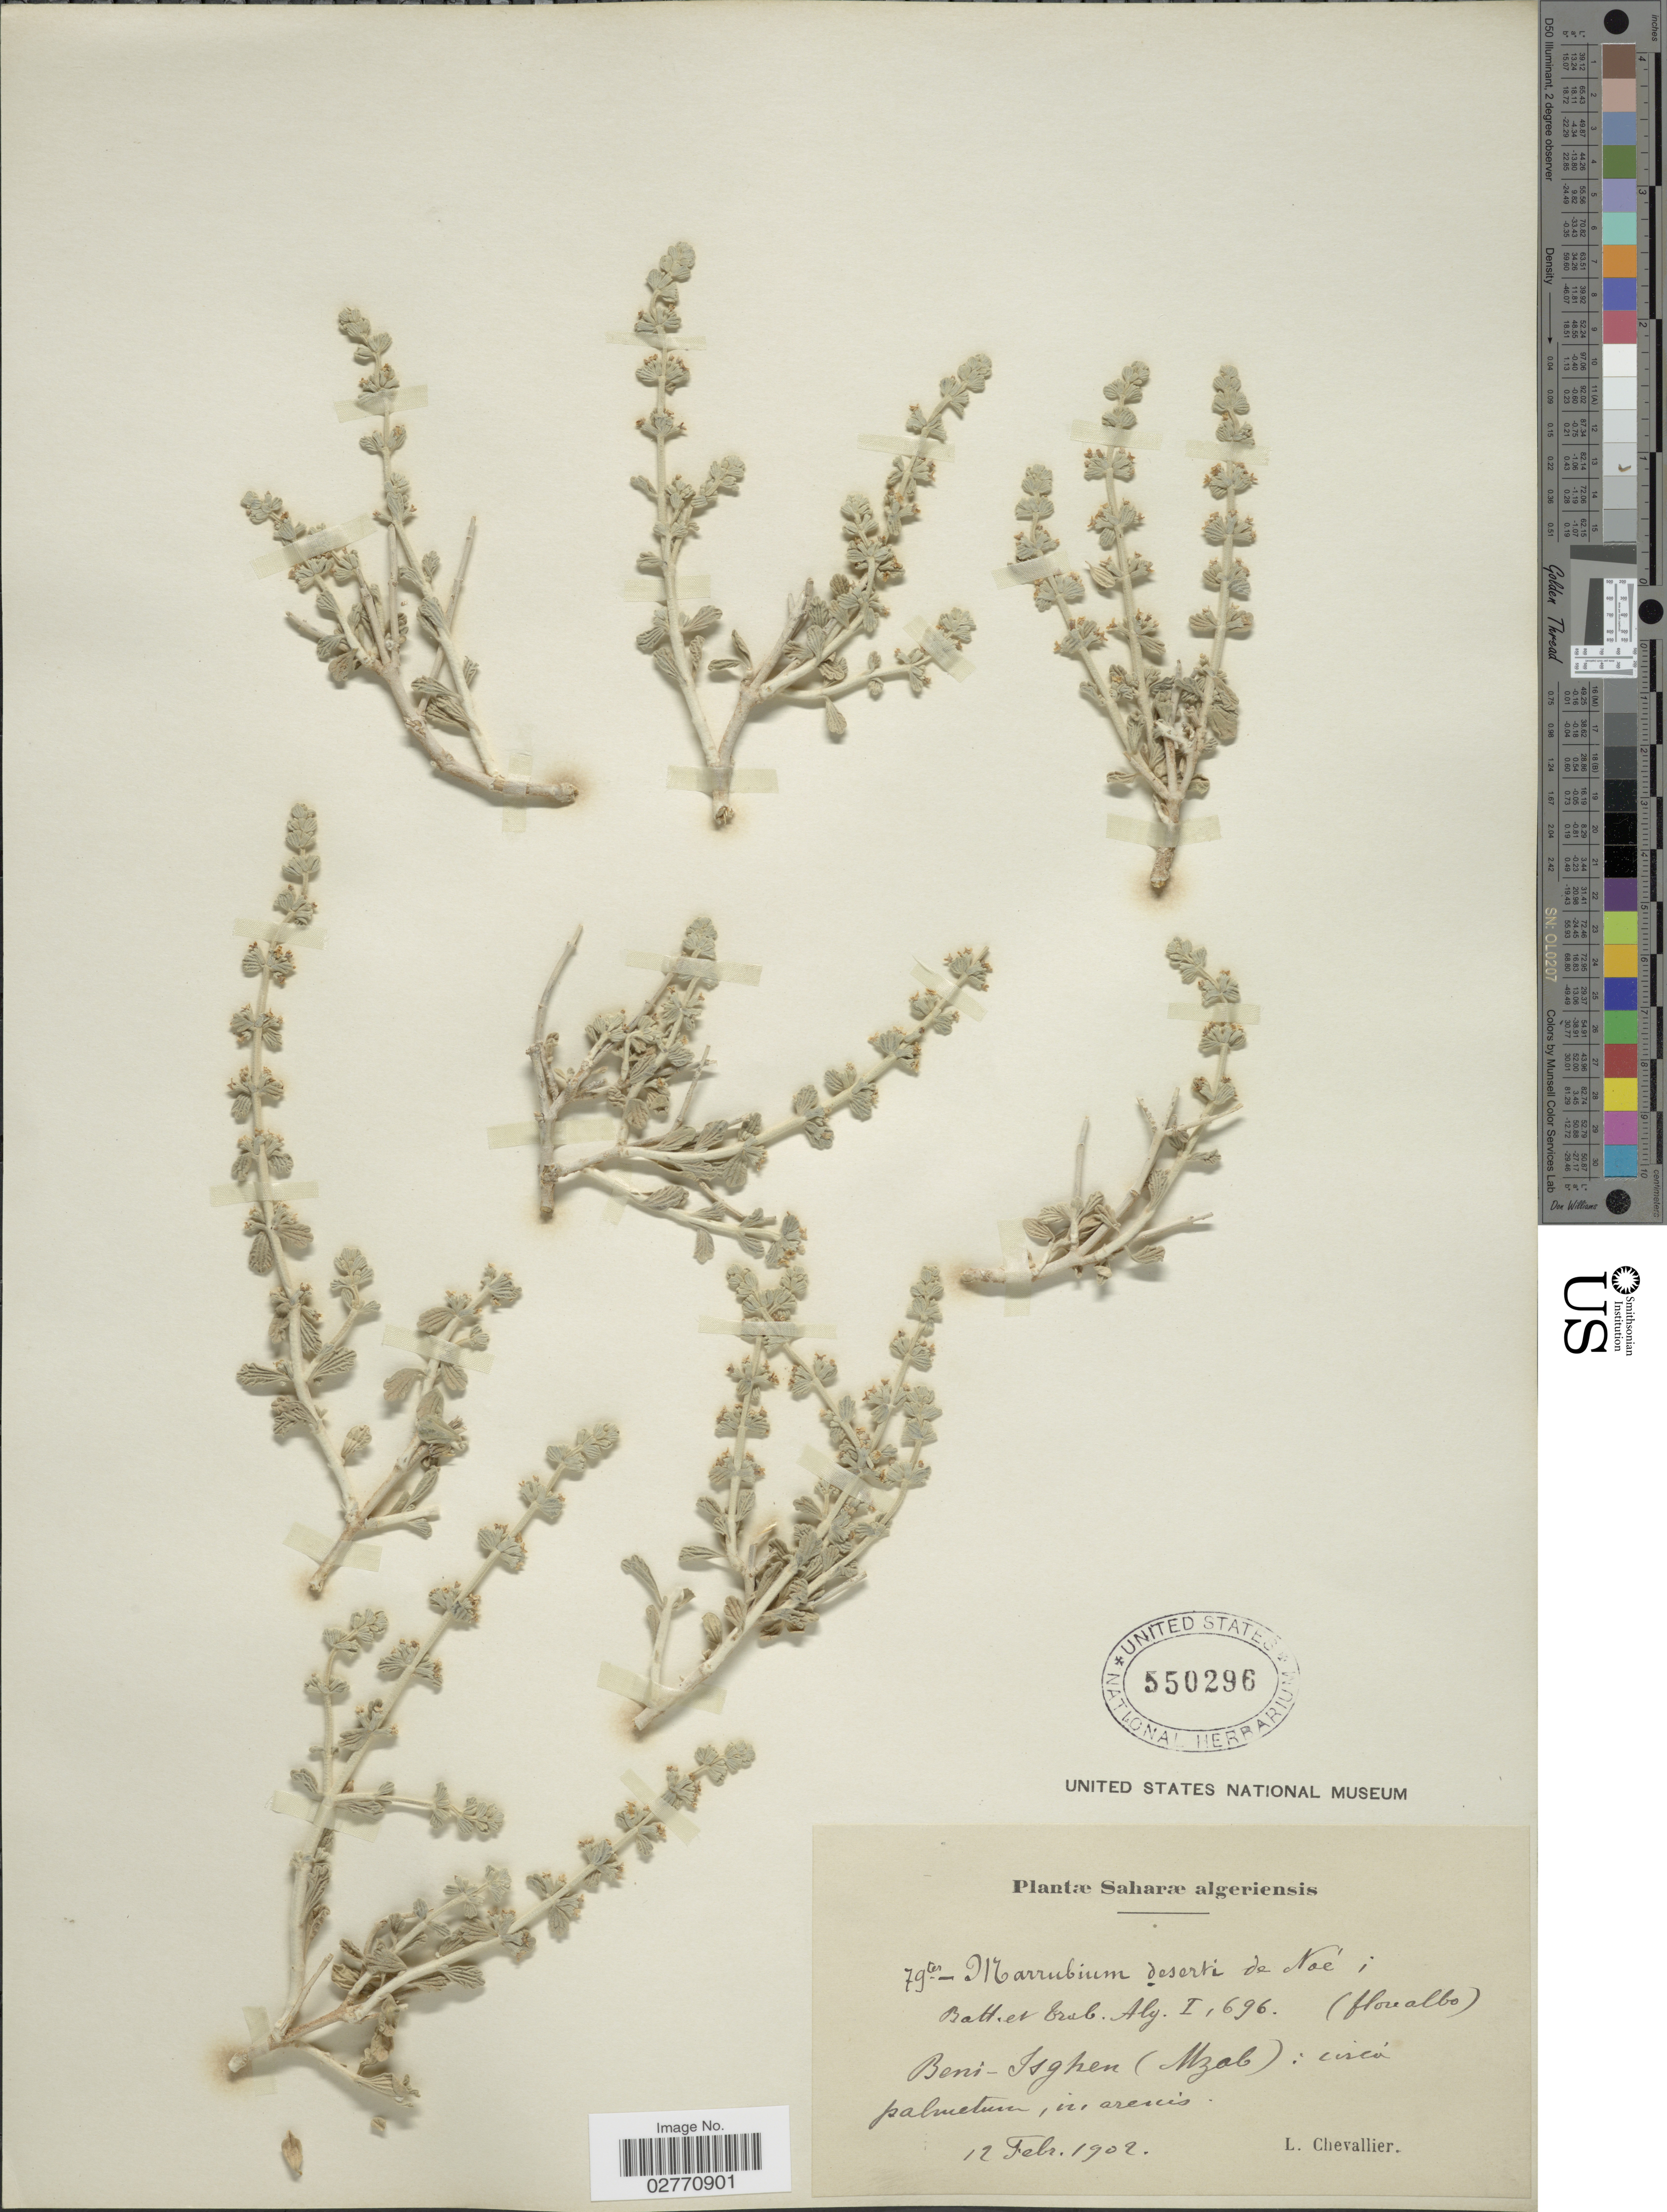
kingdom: Plantae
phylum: Tracheophyta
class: Magnoliopsida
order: Lamiales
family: Lamiaceae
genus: Marrubium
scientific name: Marrubium deserti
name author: (Noë) Coss.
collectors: L. Chevalier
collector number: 79 ter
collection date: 1902-02-12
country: Algeria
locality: Saharæ algeriensis. Beni - Isghen (Mzab).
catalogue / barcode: US 550296